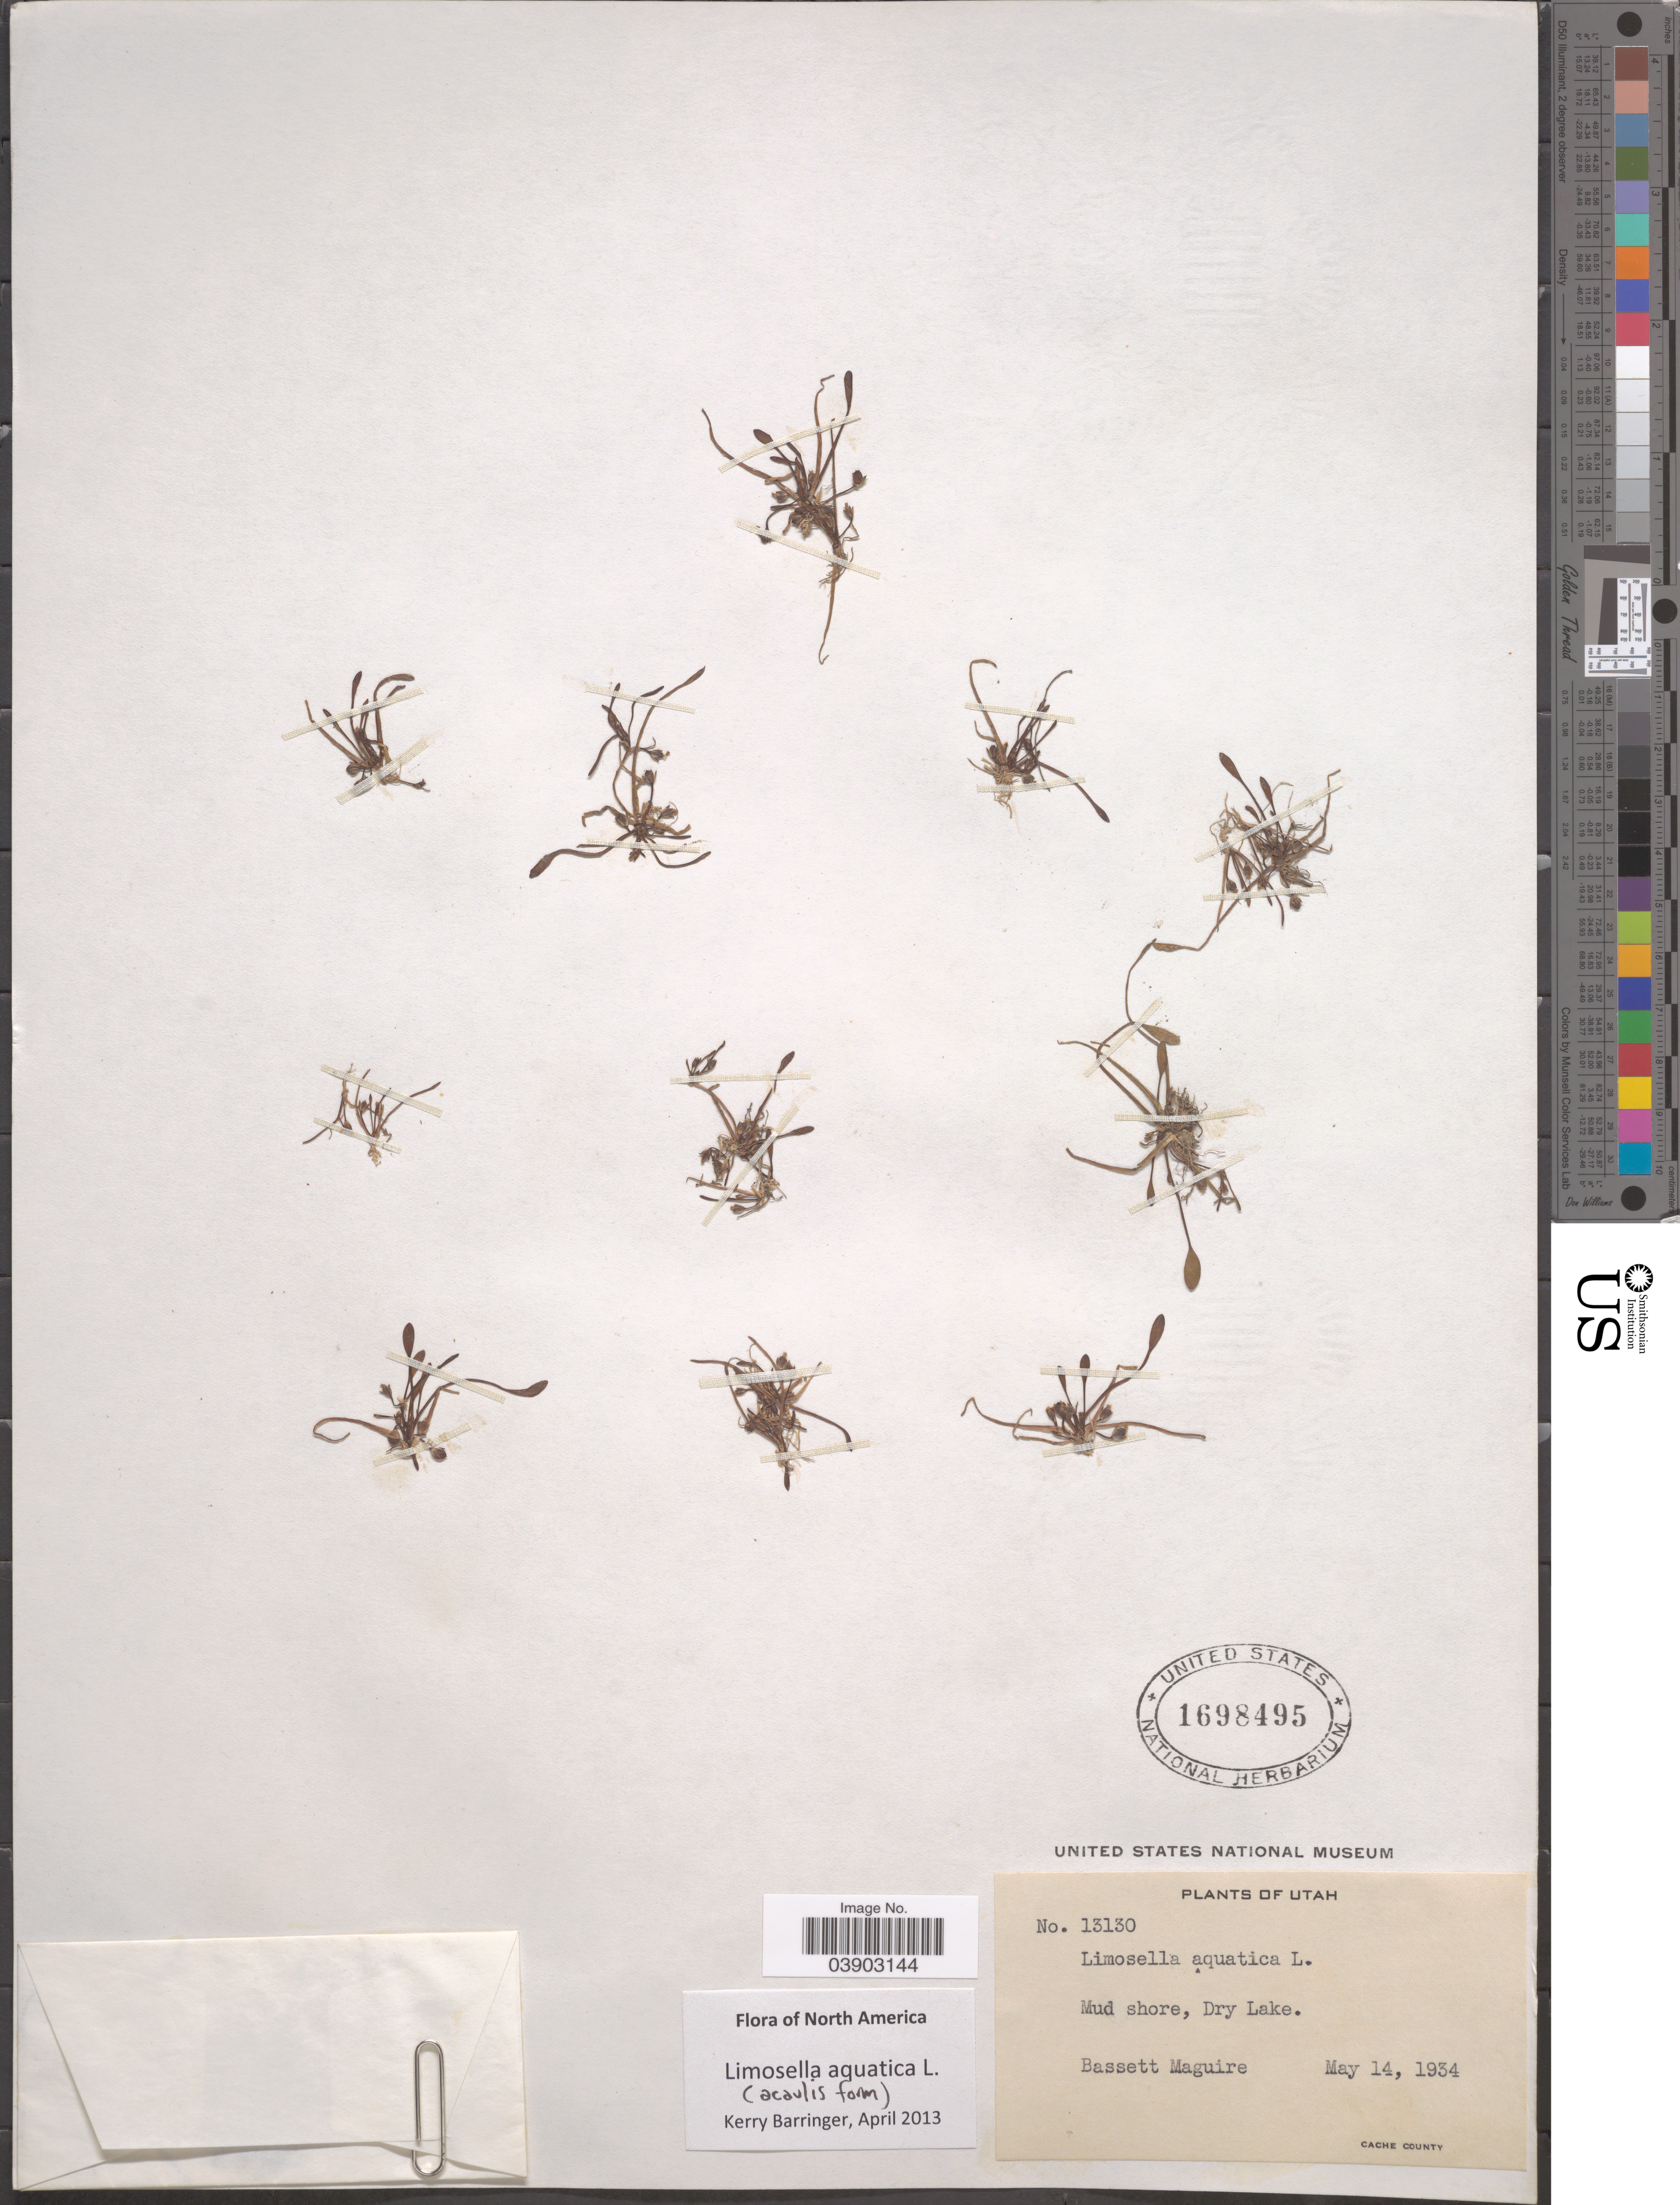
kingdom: Plantae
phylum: Tracheophyta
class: Magnoliopsida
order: Lamiales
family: Scrophulariaceae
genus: Limosella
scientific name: Limosella aquatica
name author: L.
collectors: B. Maguire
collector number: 13130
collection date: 1934-05-14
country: United States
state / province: Utah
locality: Mud shore, Dry Lake.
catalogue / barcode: US 1698495